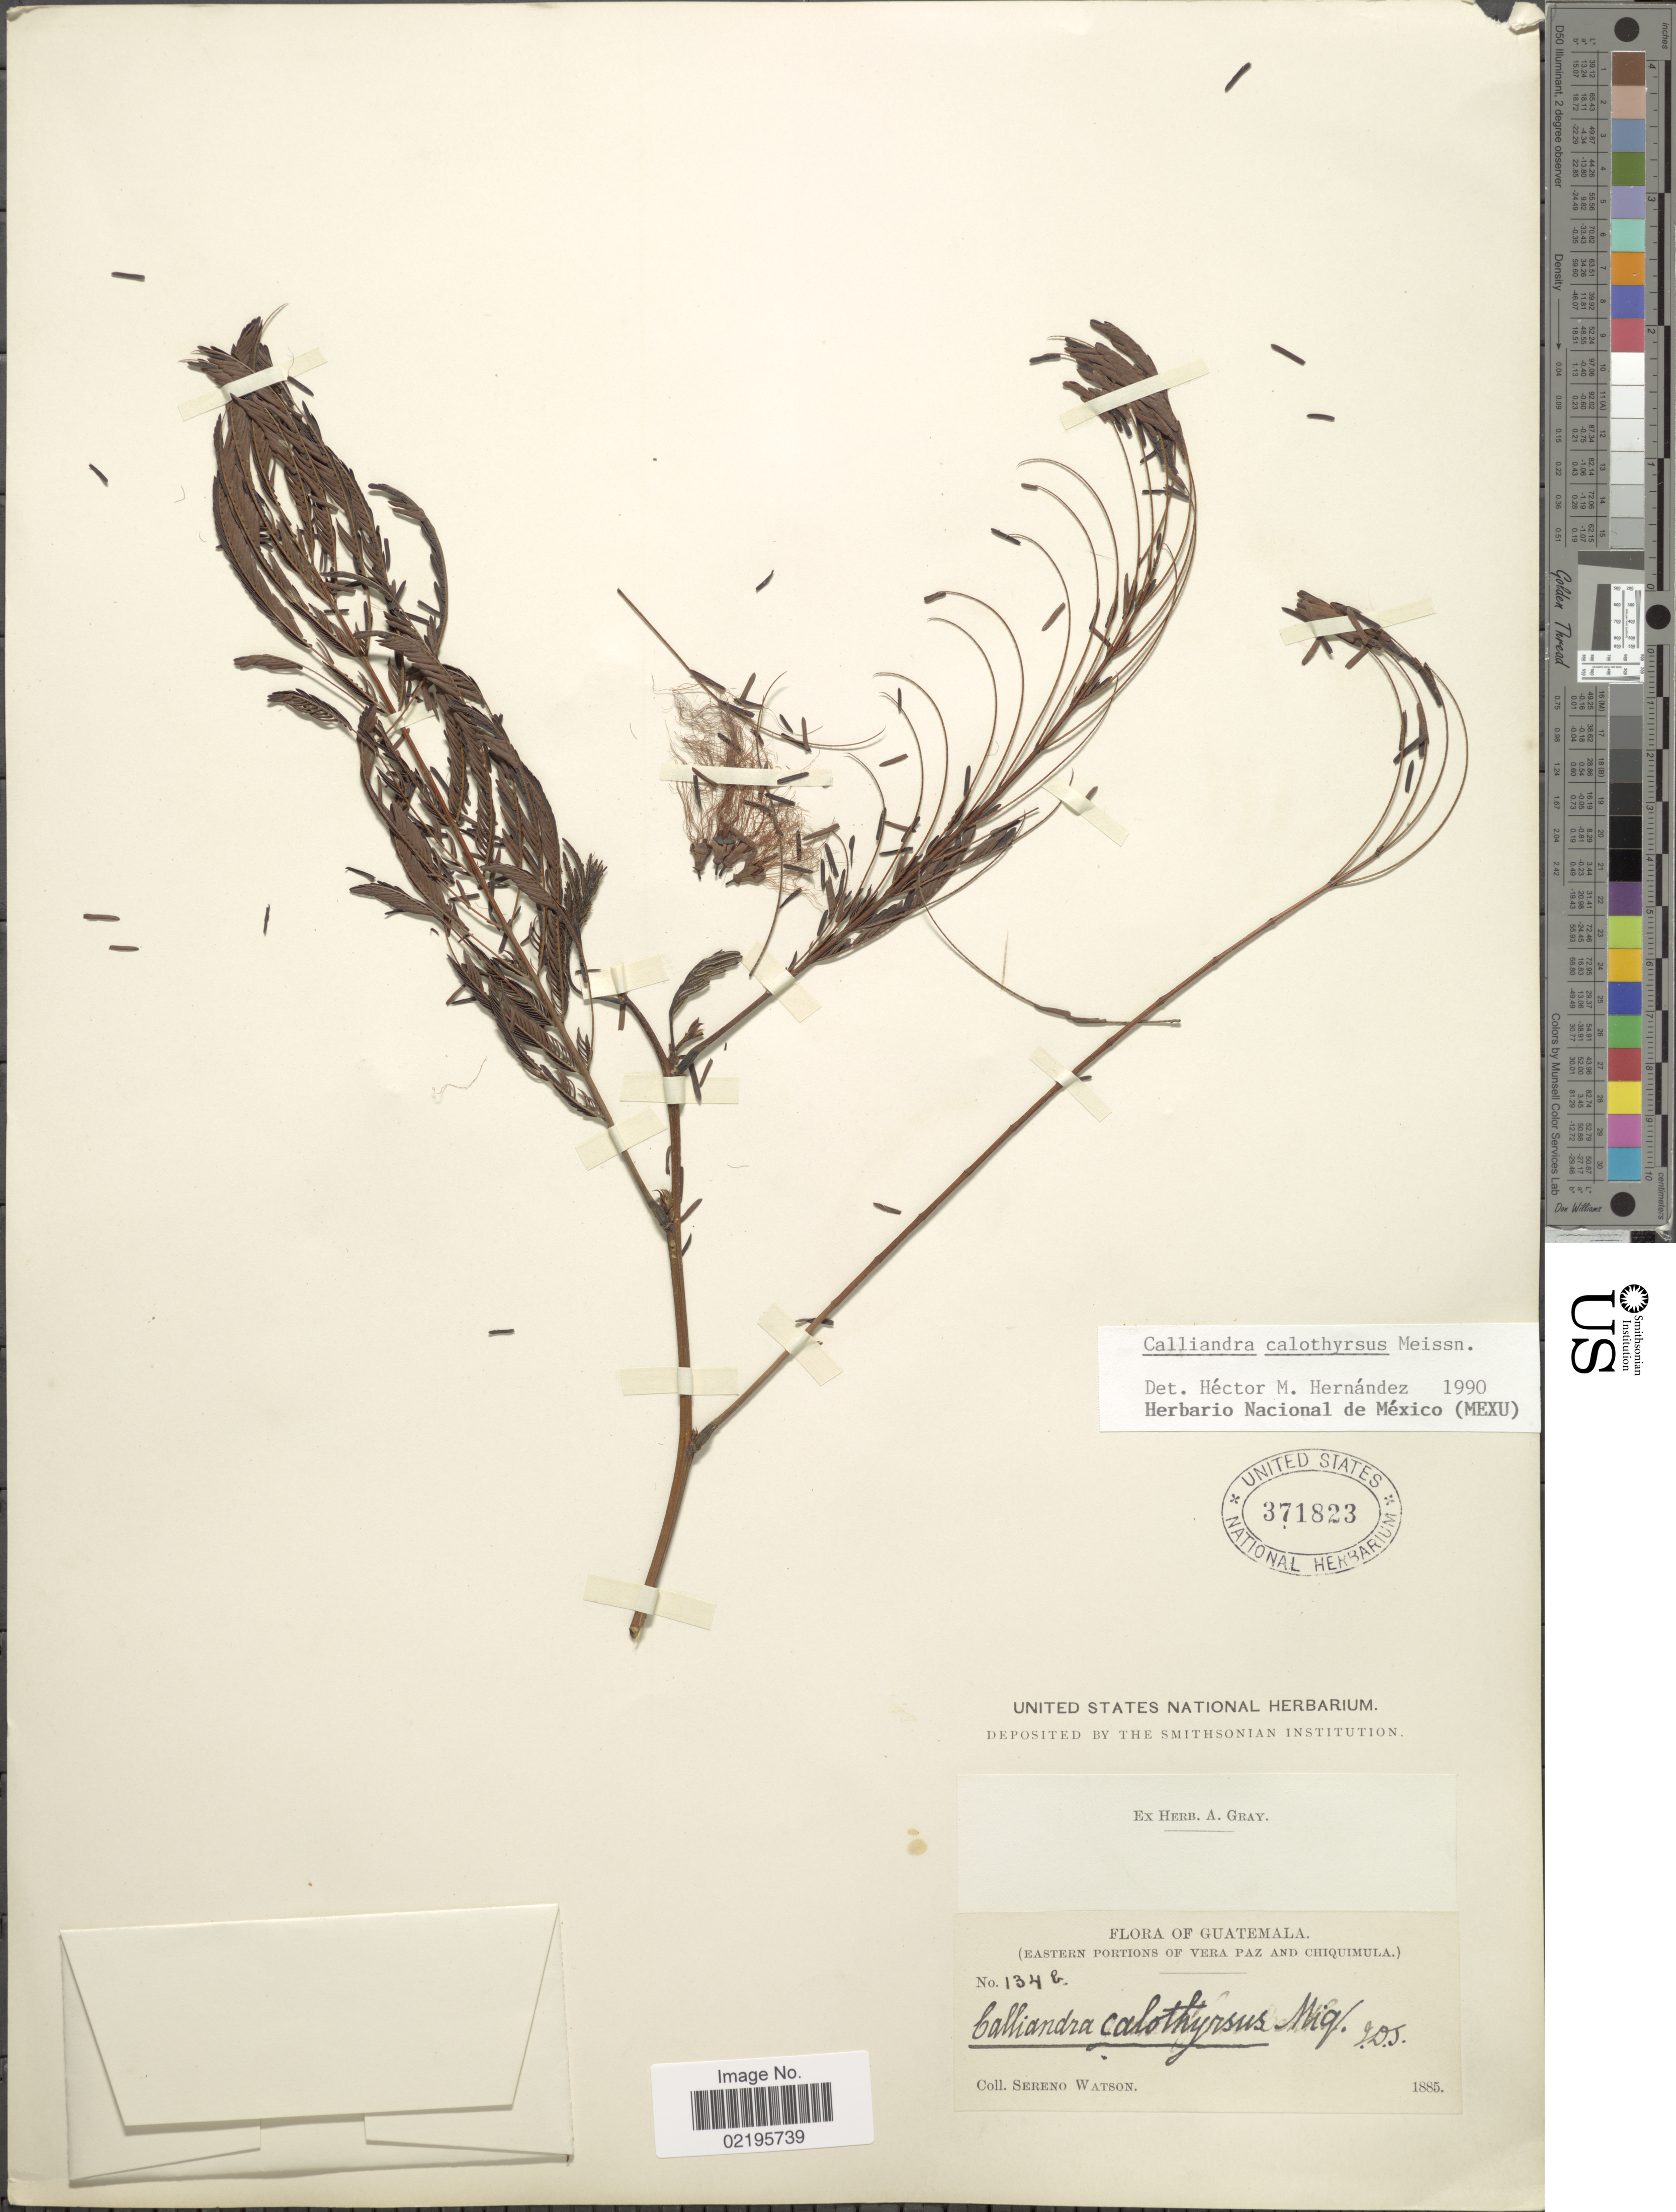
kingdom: Plantae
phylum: Tracheophyta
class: Magnoliopsida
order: Fabales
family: Fabaceae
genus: Calliandra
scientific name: Calliandra calothyrsus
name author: Meisn.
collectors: S. Watson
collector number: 134b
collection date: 1885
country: Guatemala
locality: Eastern Portions of Vera Paz and Chiquimula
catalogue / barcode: US 371823